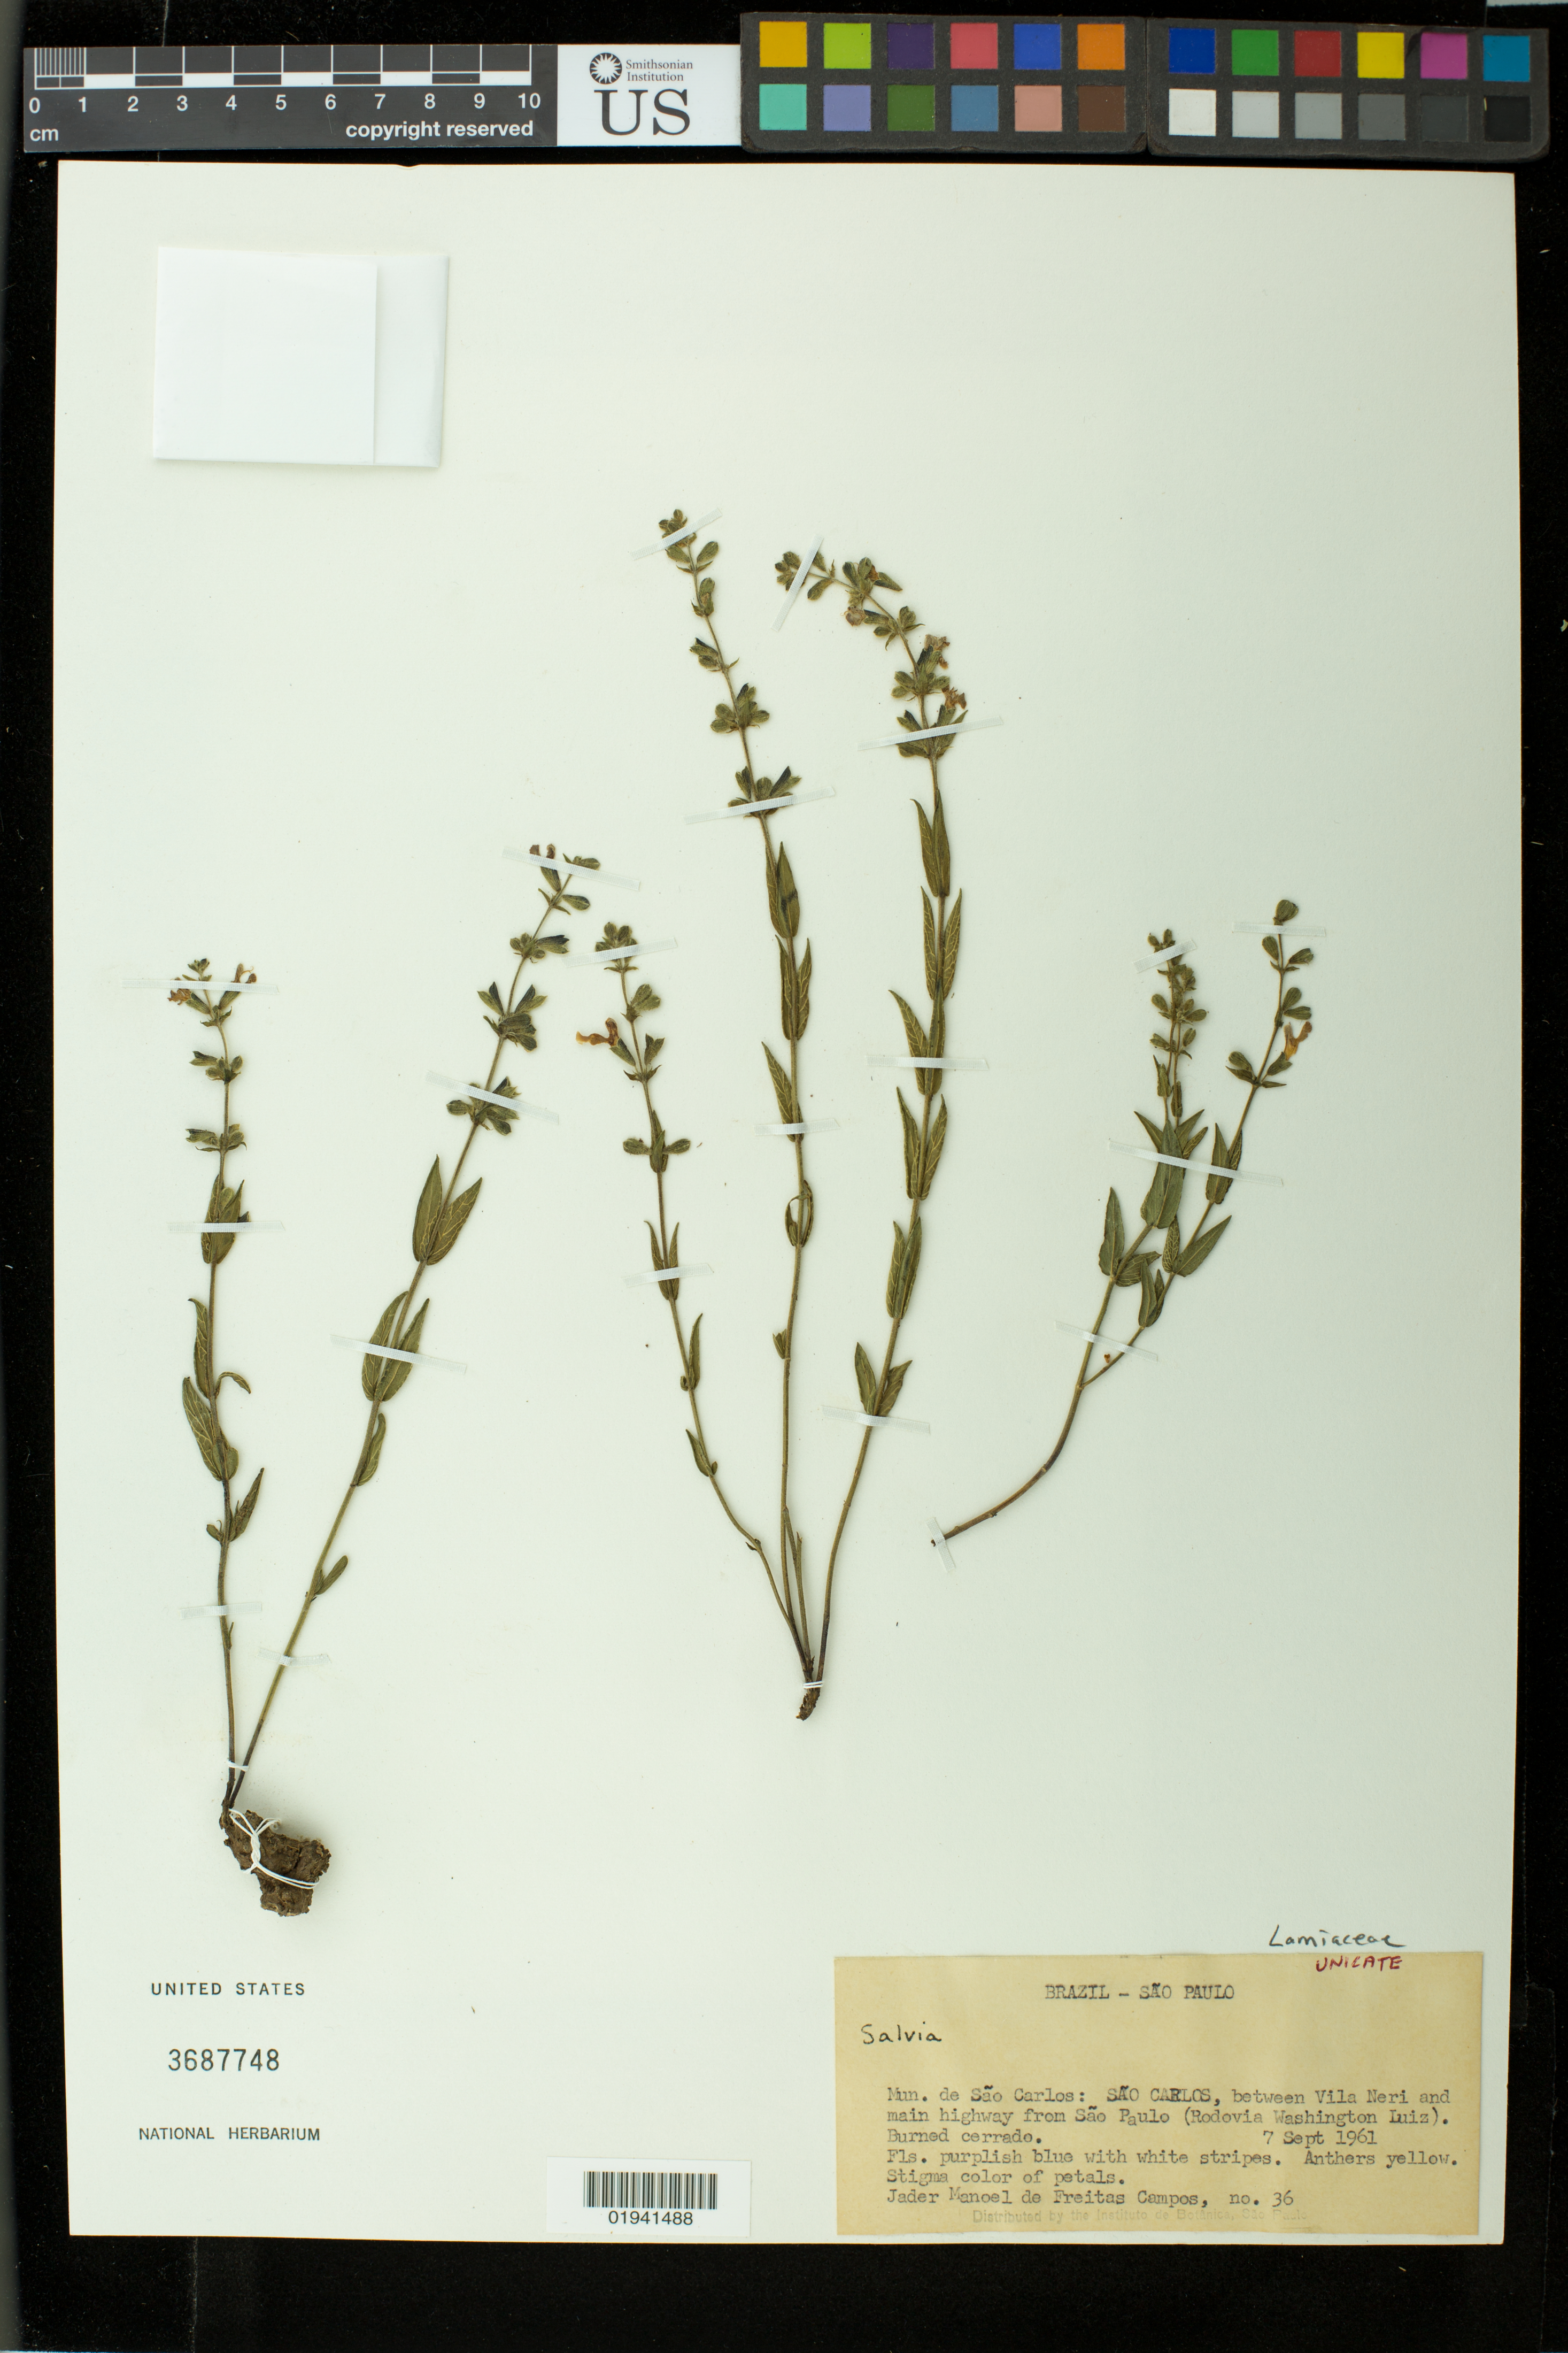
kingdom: Plantae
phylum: Tracheophyta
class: Magnoliopsida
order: Lamiales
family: Lamiaceae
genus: Salvia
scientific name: Salvia sp.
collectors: J. M. d. Freitas Campos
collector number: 36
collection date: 1961-09-07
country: Brazil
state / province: São Paulo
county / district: São Carlos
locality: Between Vila Neri & the main highway from São Paulo (Rodovia Washington Luiz)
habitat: burned cerrado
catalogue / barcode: US 3687748